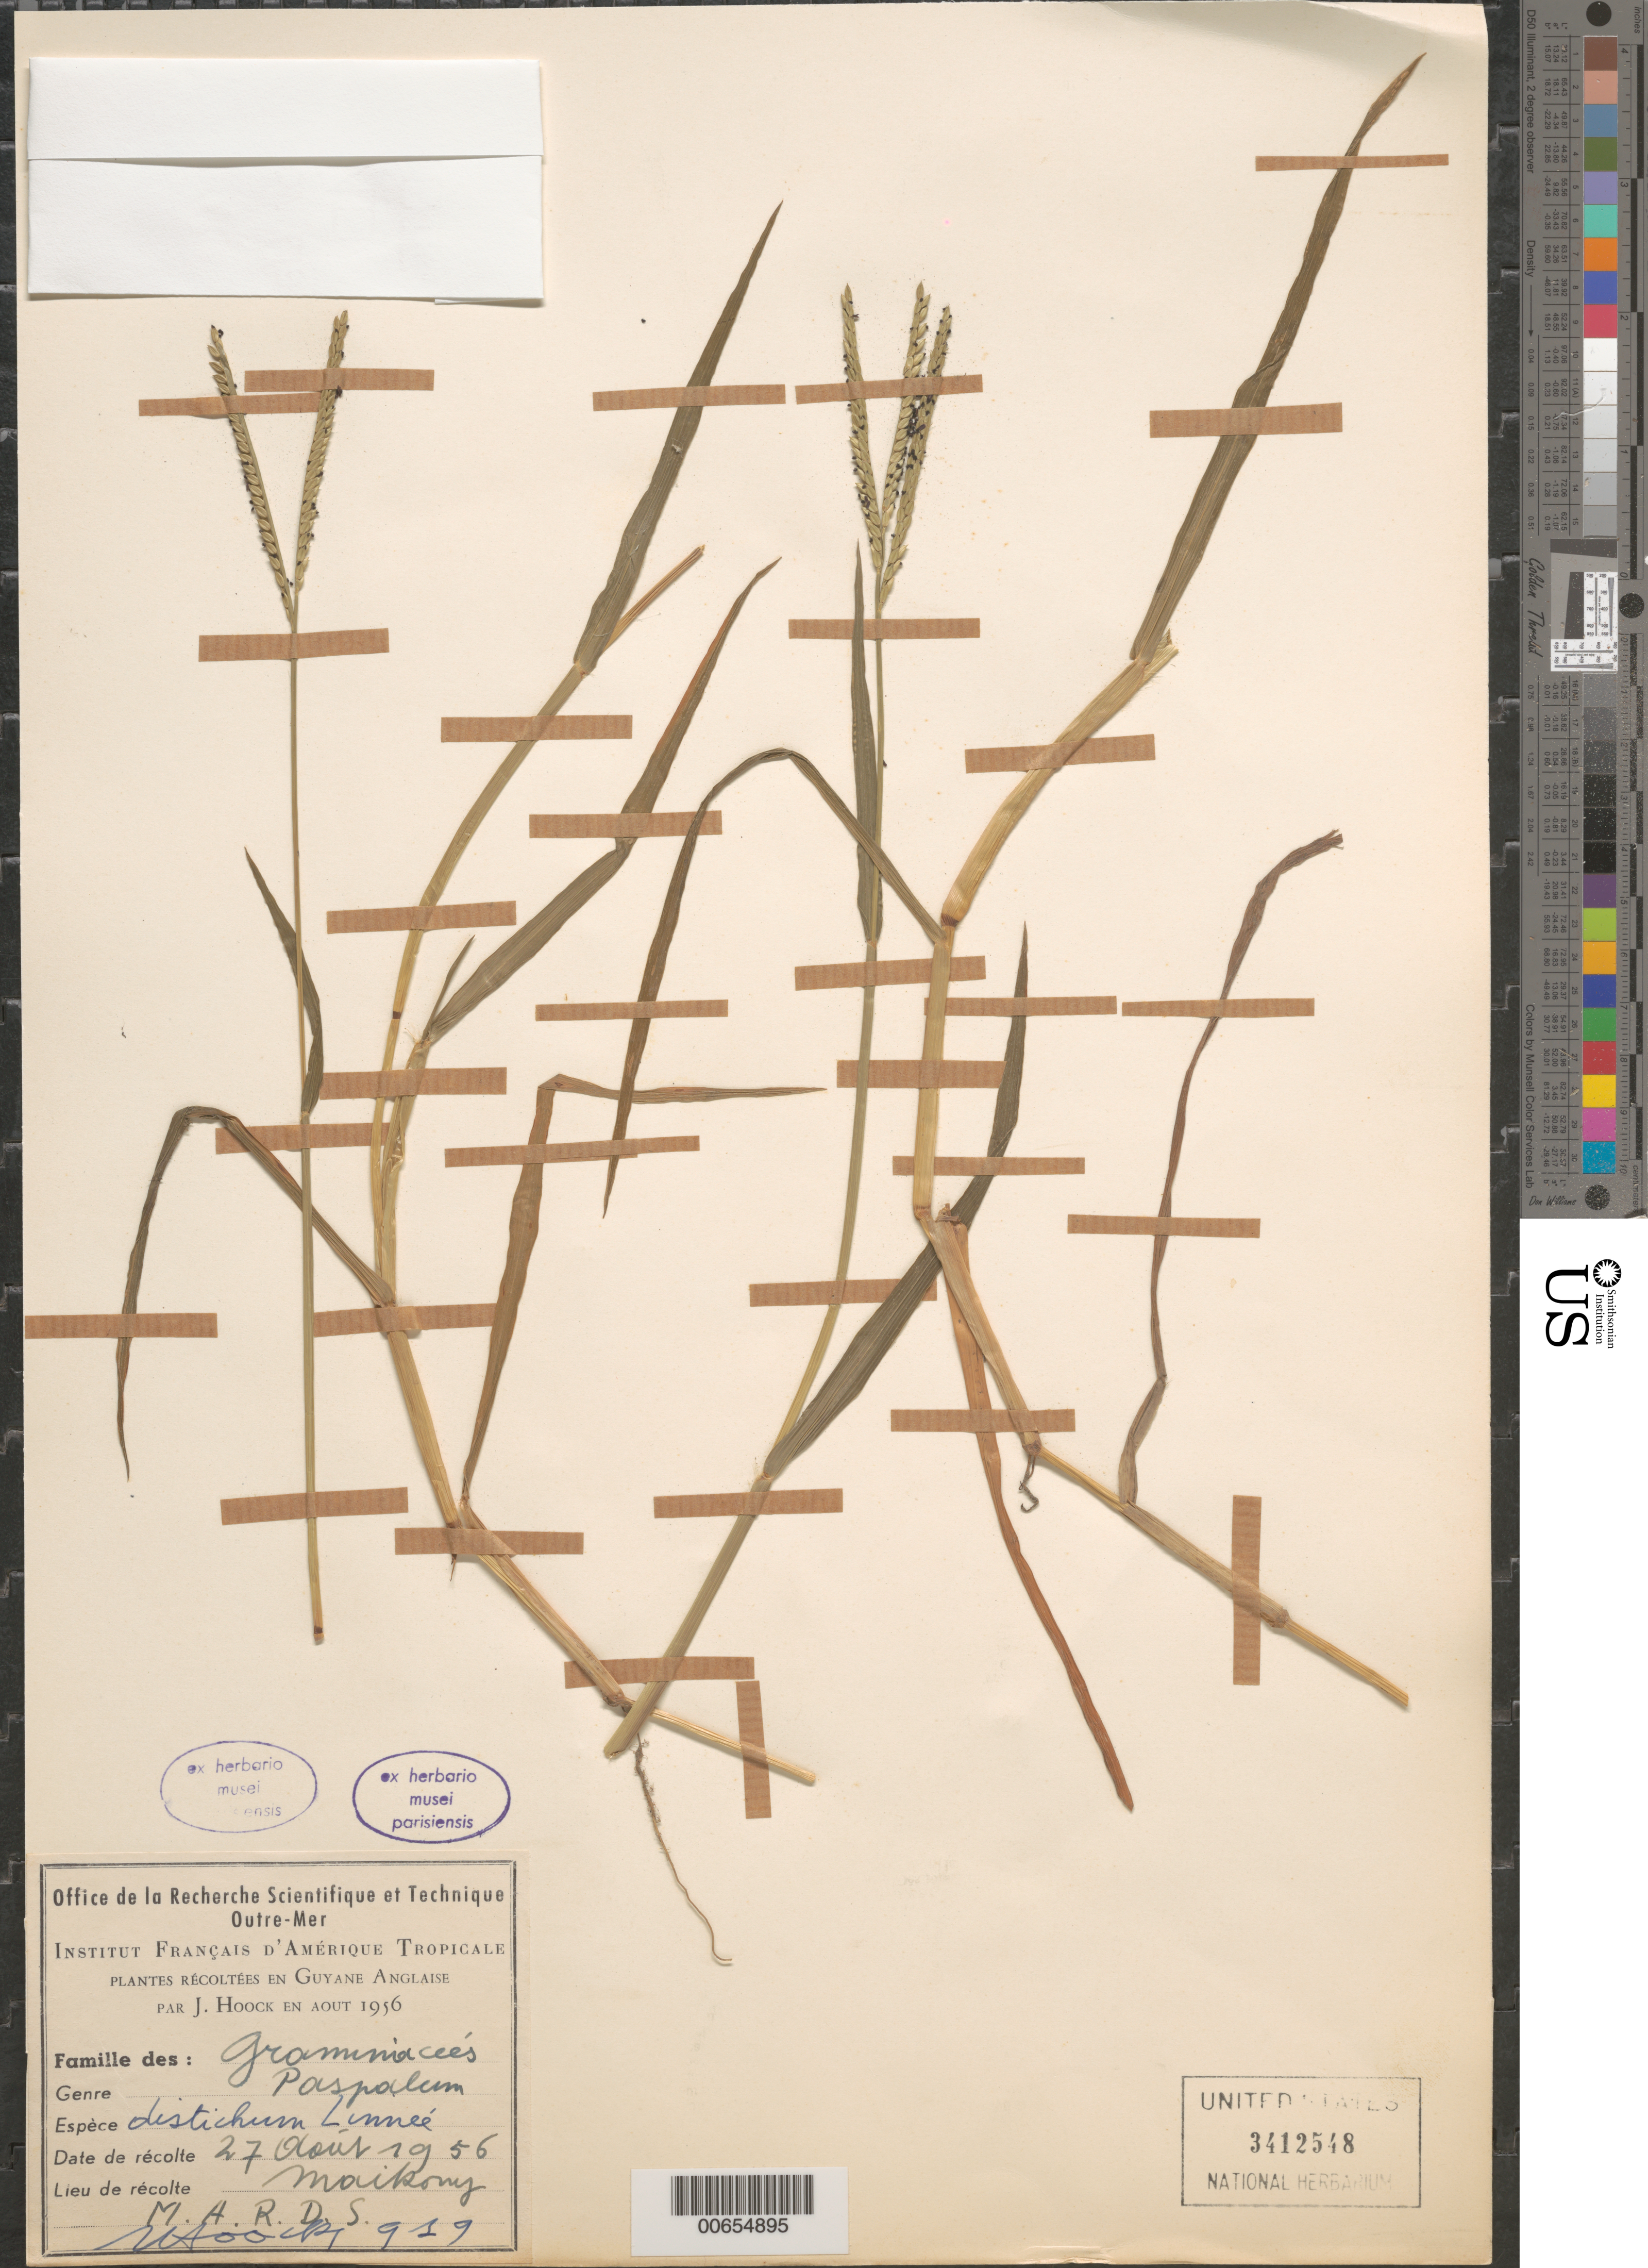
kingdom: Plantae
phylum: Tracheophyta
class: Liliopsida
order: Poales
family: Poaceae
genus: Paspalum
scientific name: Paspalum distichum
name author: L.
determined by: Judziewicz, E. J.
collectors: J. Hoock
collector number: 919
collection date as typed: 27-Aug-56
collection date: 1956-08-27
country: Guyana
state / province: Mahaica-Berbice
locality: Maikony, M.A.R.D.S.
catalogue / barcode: US 3412548